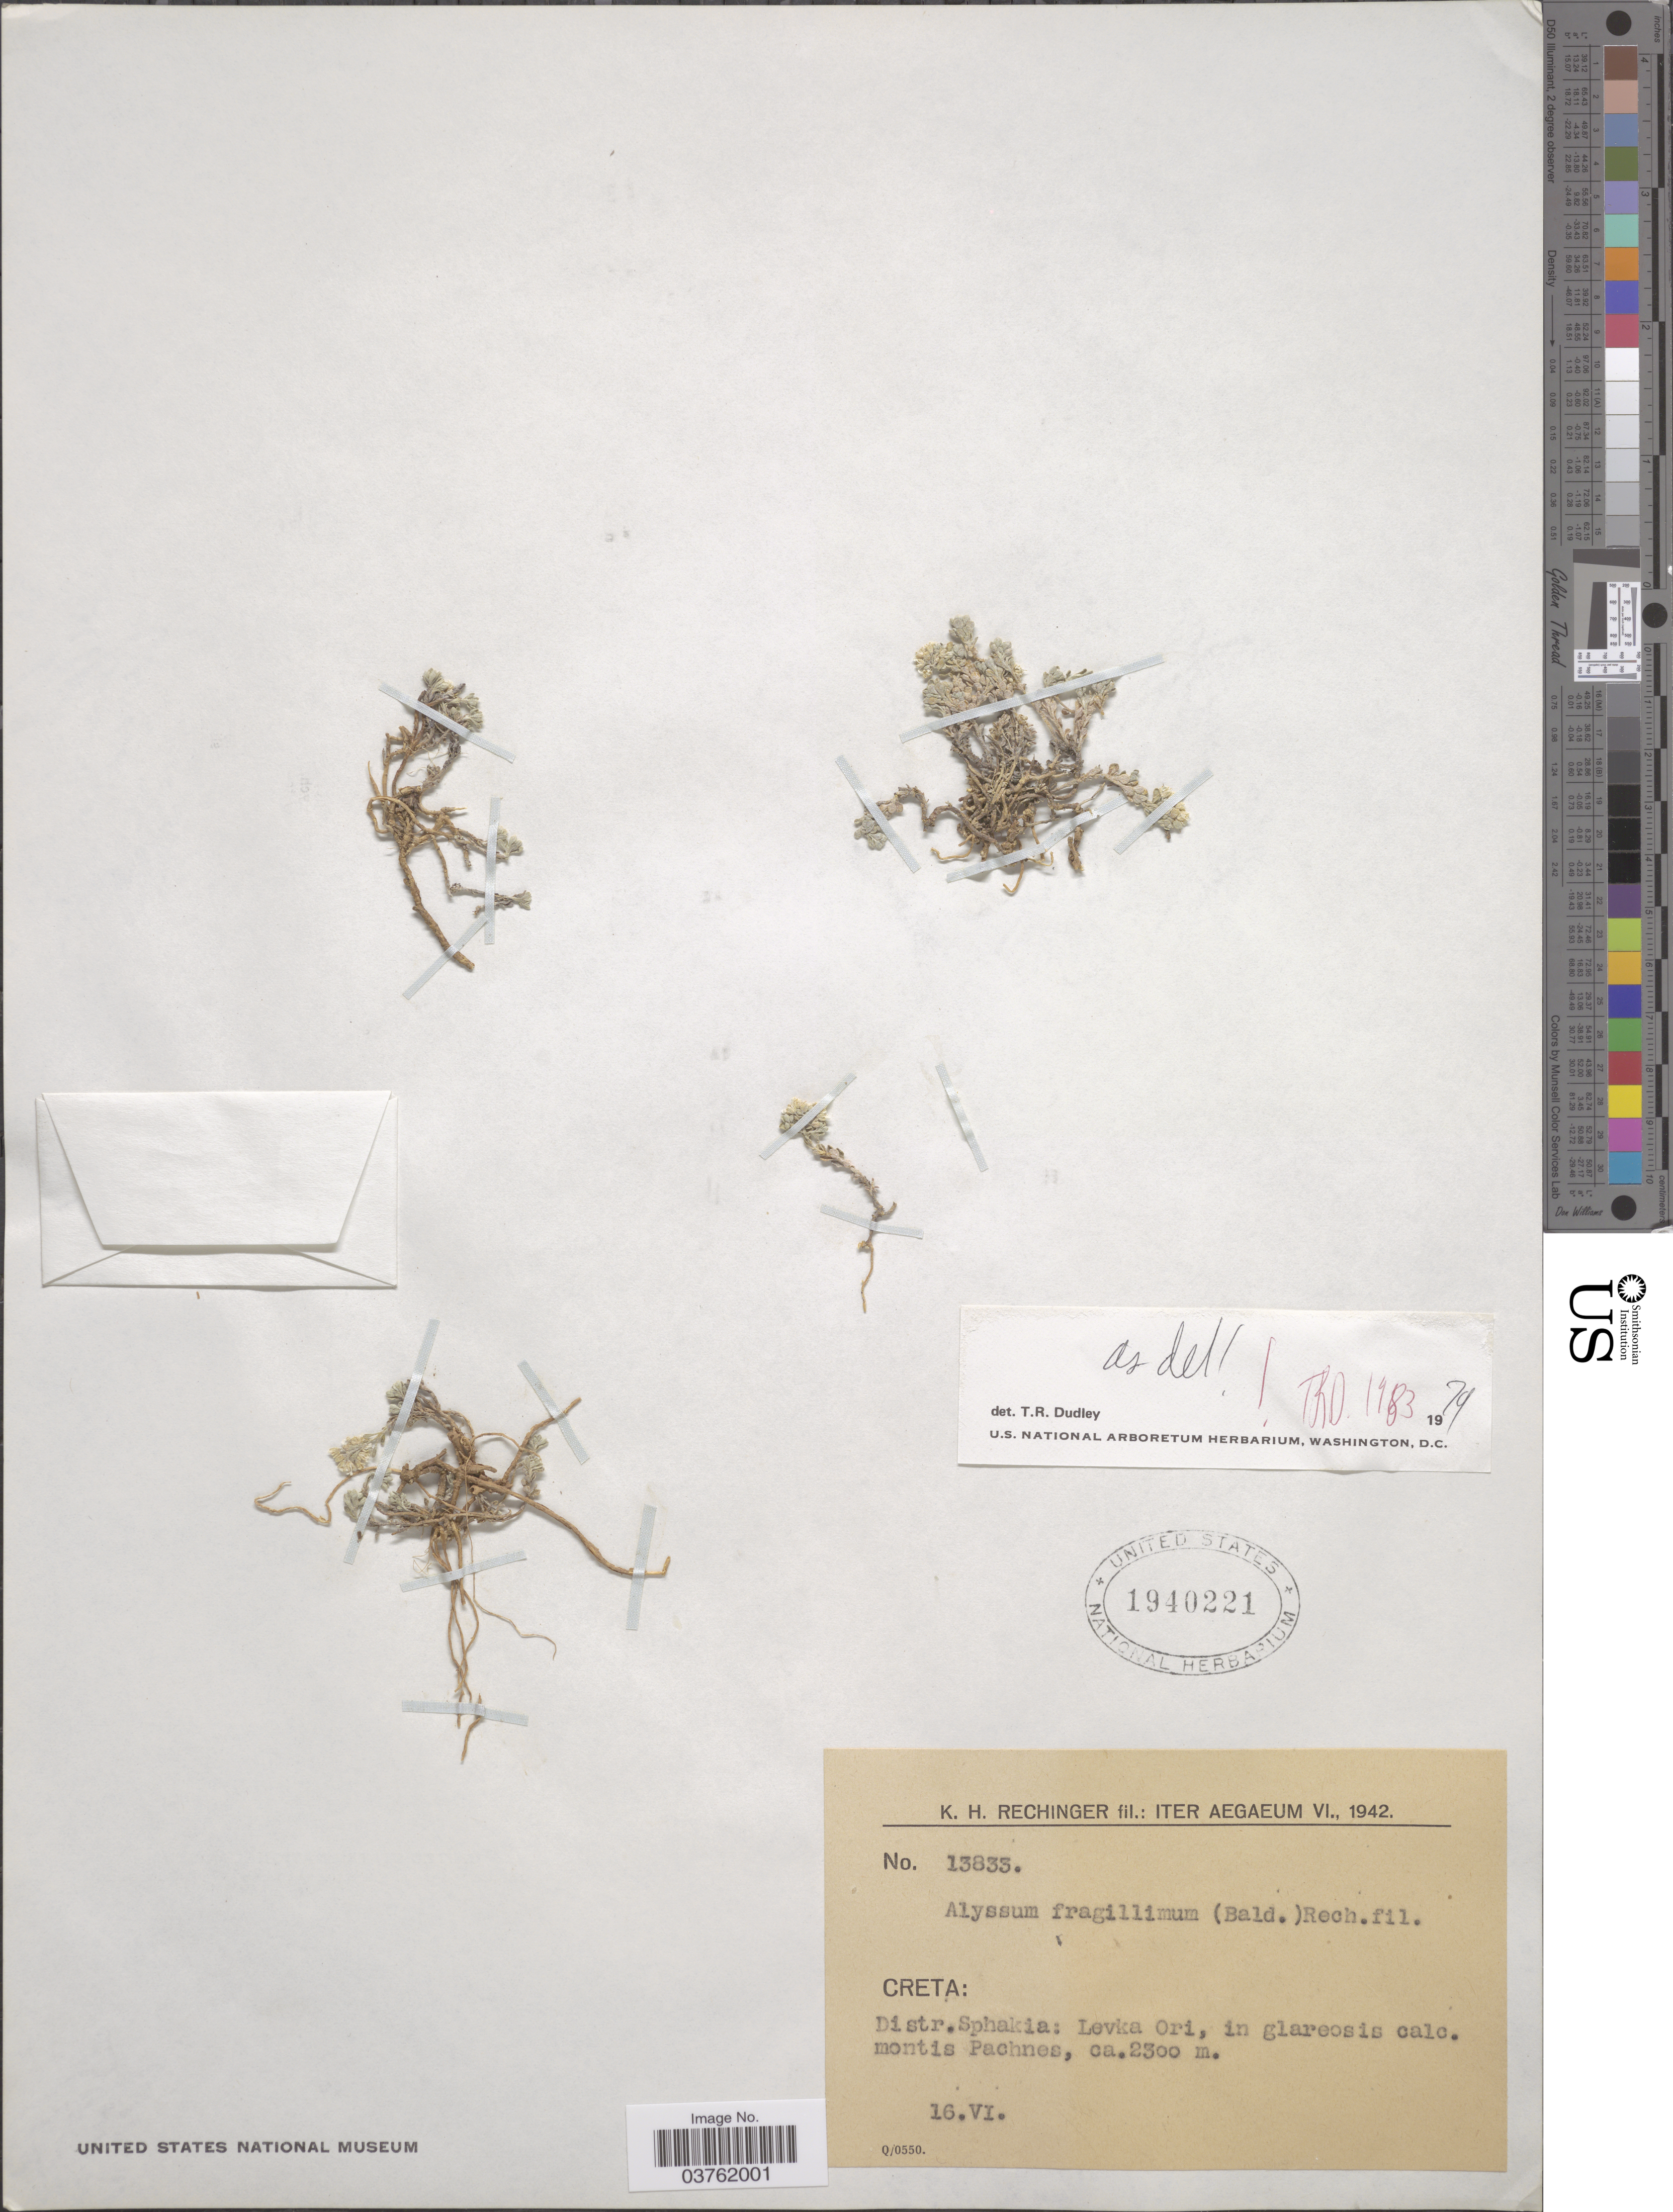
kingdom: Plantae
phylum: Tracheophyta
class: Magnoliopsida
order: Brassicales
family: Brassicaceae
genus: Alyssum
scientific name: Alyssum fragillimum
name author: (Bald.) Rech. f.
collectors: K. H. Rechinger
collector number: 13833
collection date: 1942-06-16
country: Greece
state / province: Crete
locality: Iter Aegaeum. Distr. Sphakia: Levka Ori, in glareosis calc. montis Pachnes.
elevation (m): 2300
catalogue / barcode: US 1940221